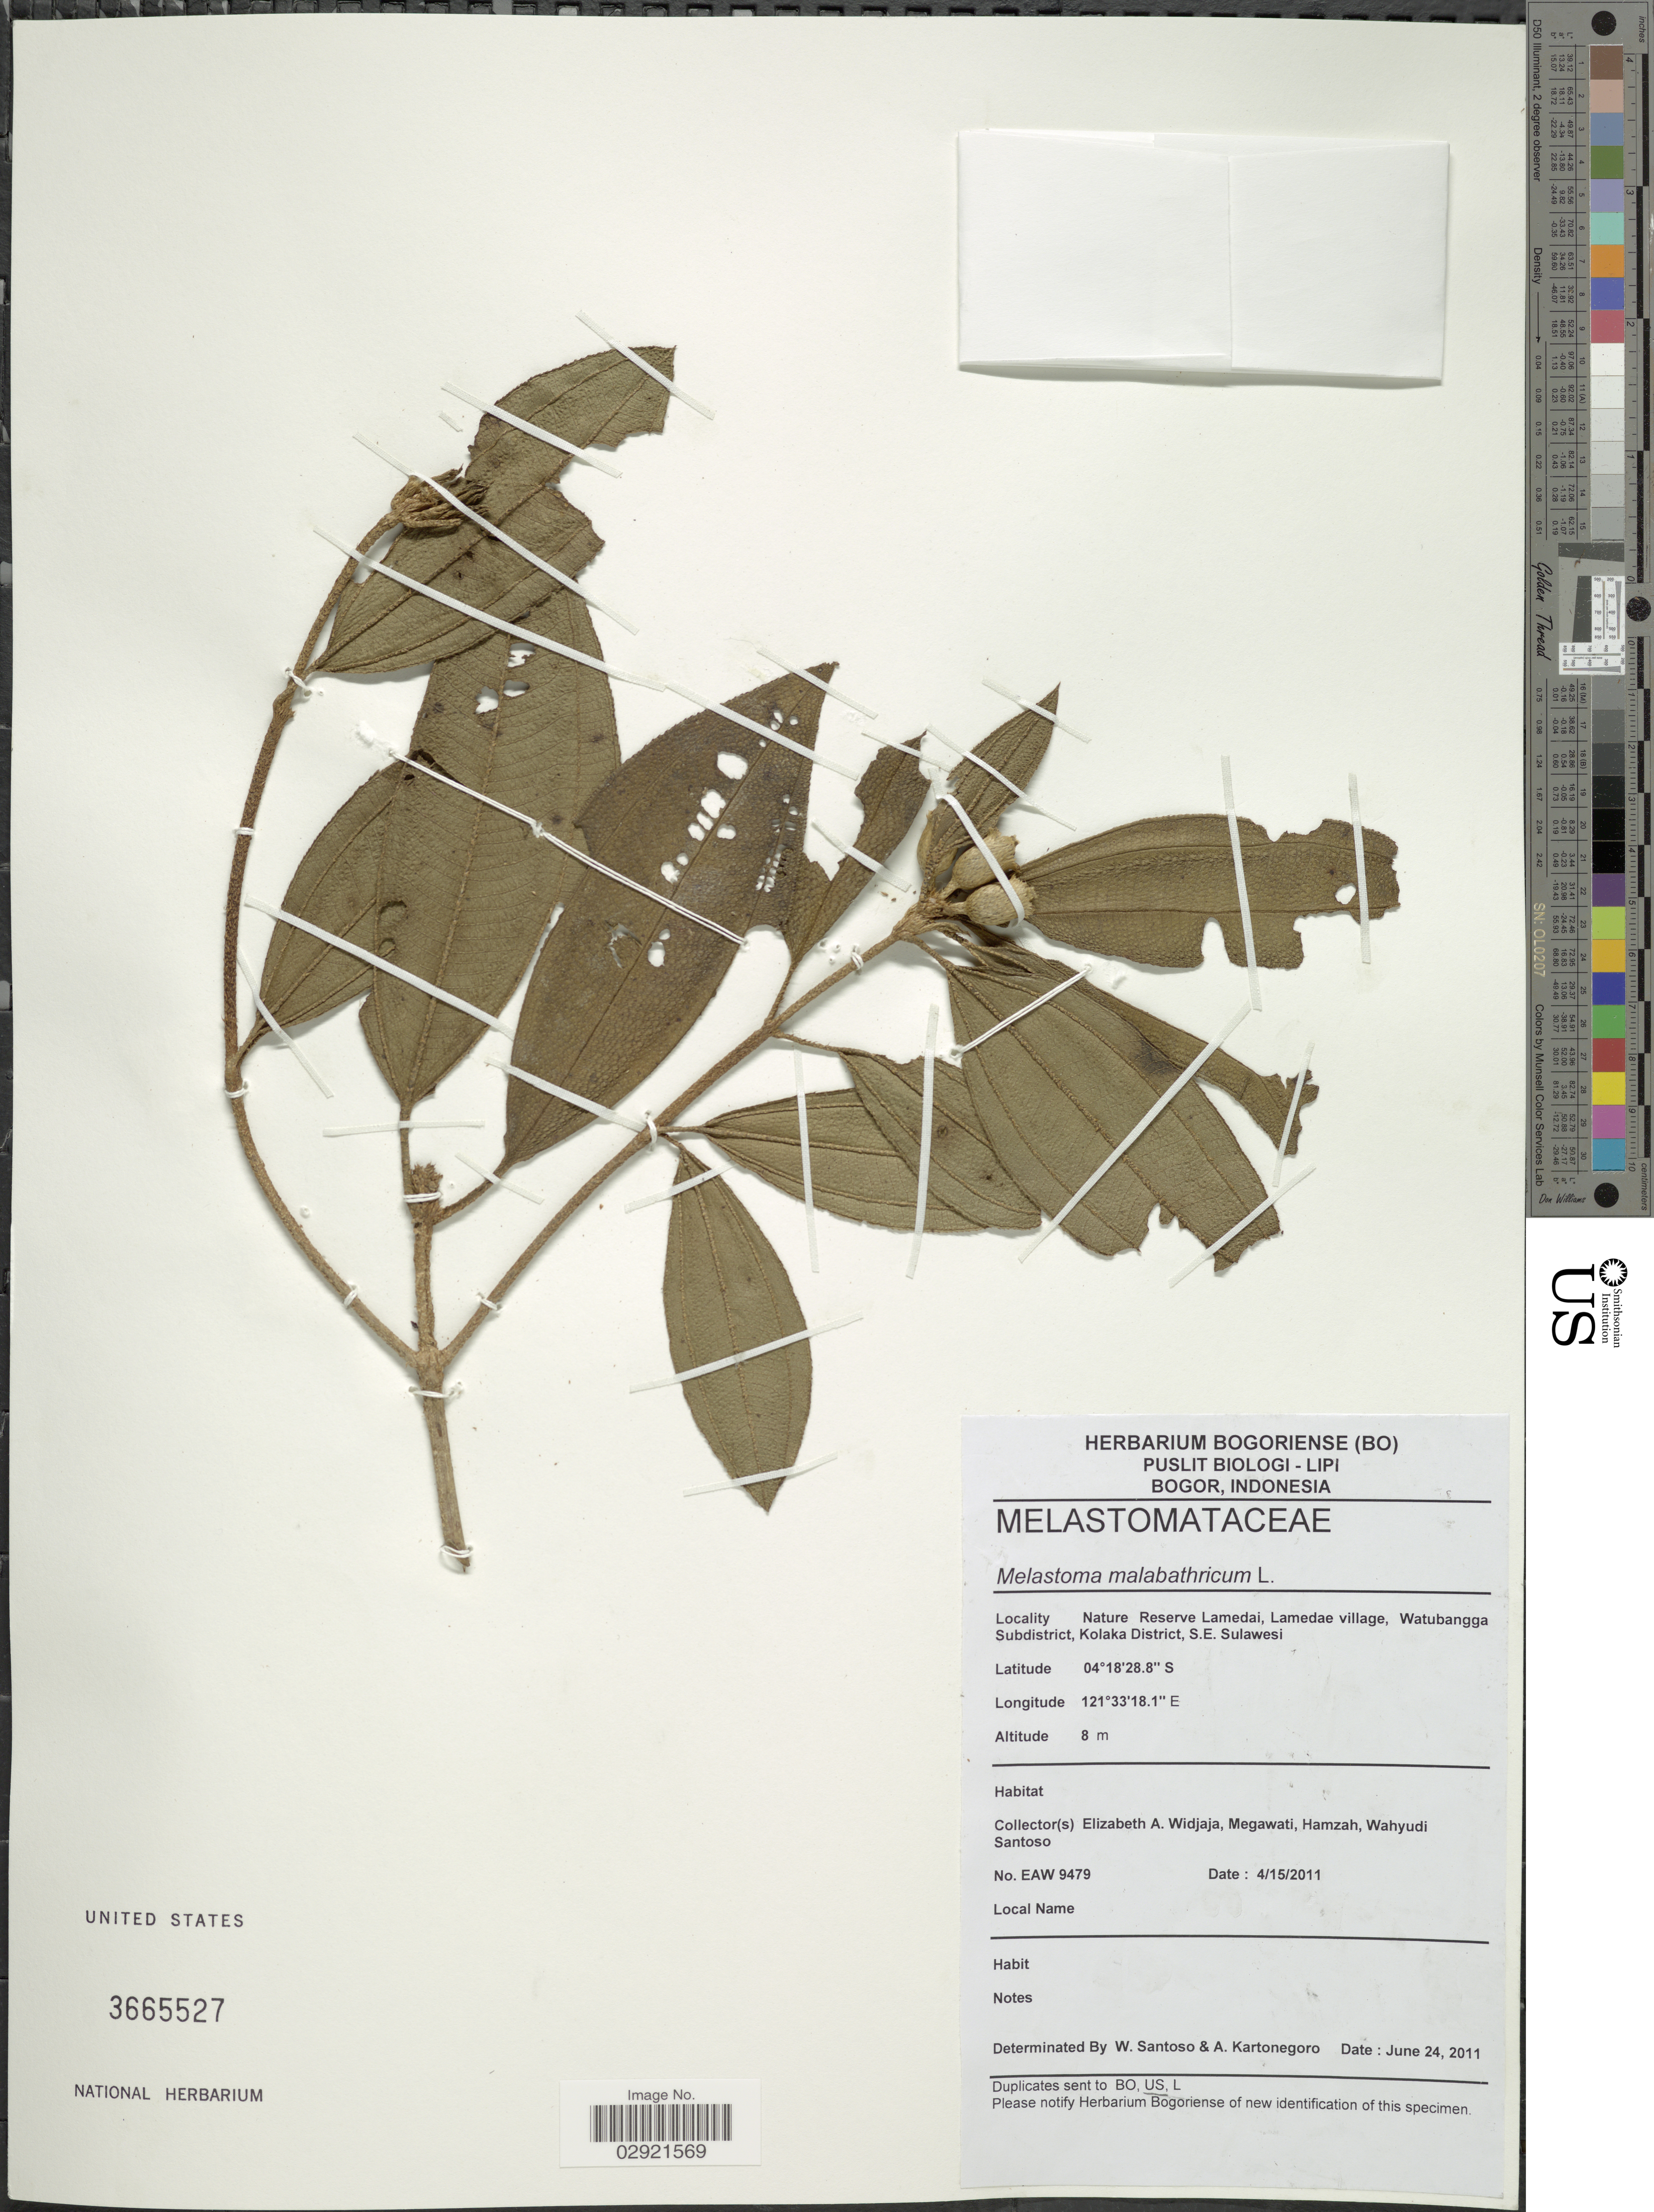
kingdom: Plantae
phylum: Tracheophyta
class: Magnoliopsida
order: Myrtales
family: Melastomataceae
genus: Melastoma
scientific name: Melastoma malabathricum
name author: L.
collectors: E. A. Widjaja, -. Megawati, -. Hamzah & W. Santoso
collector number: EAW9479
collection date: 2011-04-15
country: Indonesia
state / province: Sulawesi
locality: Nature Reserve Lamedai, Lamedae village, Watubangga Subdistrict, Kolaka District, S.E. Sulawesi.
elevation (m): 8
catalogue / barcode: US 3665527